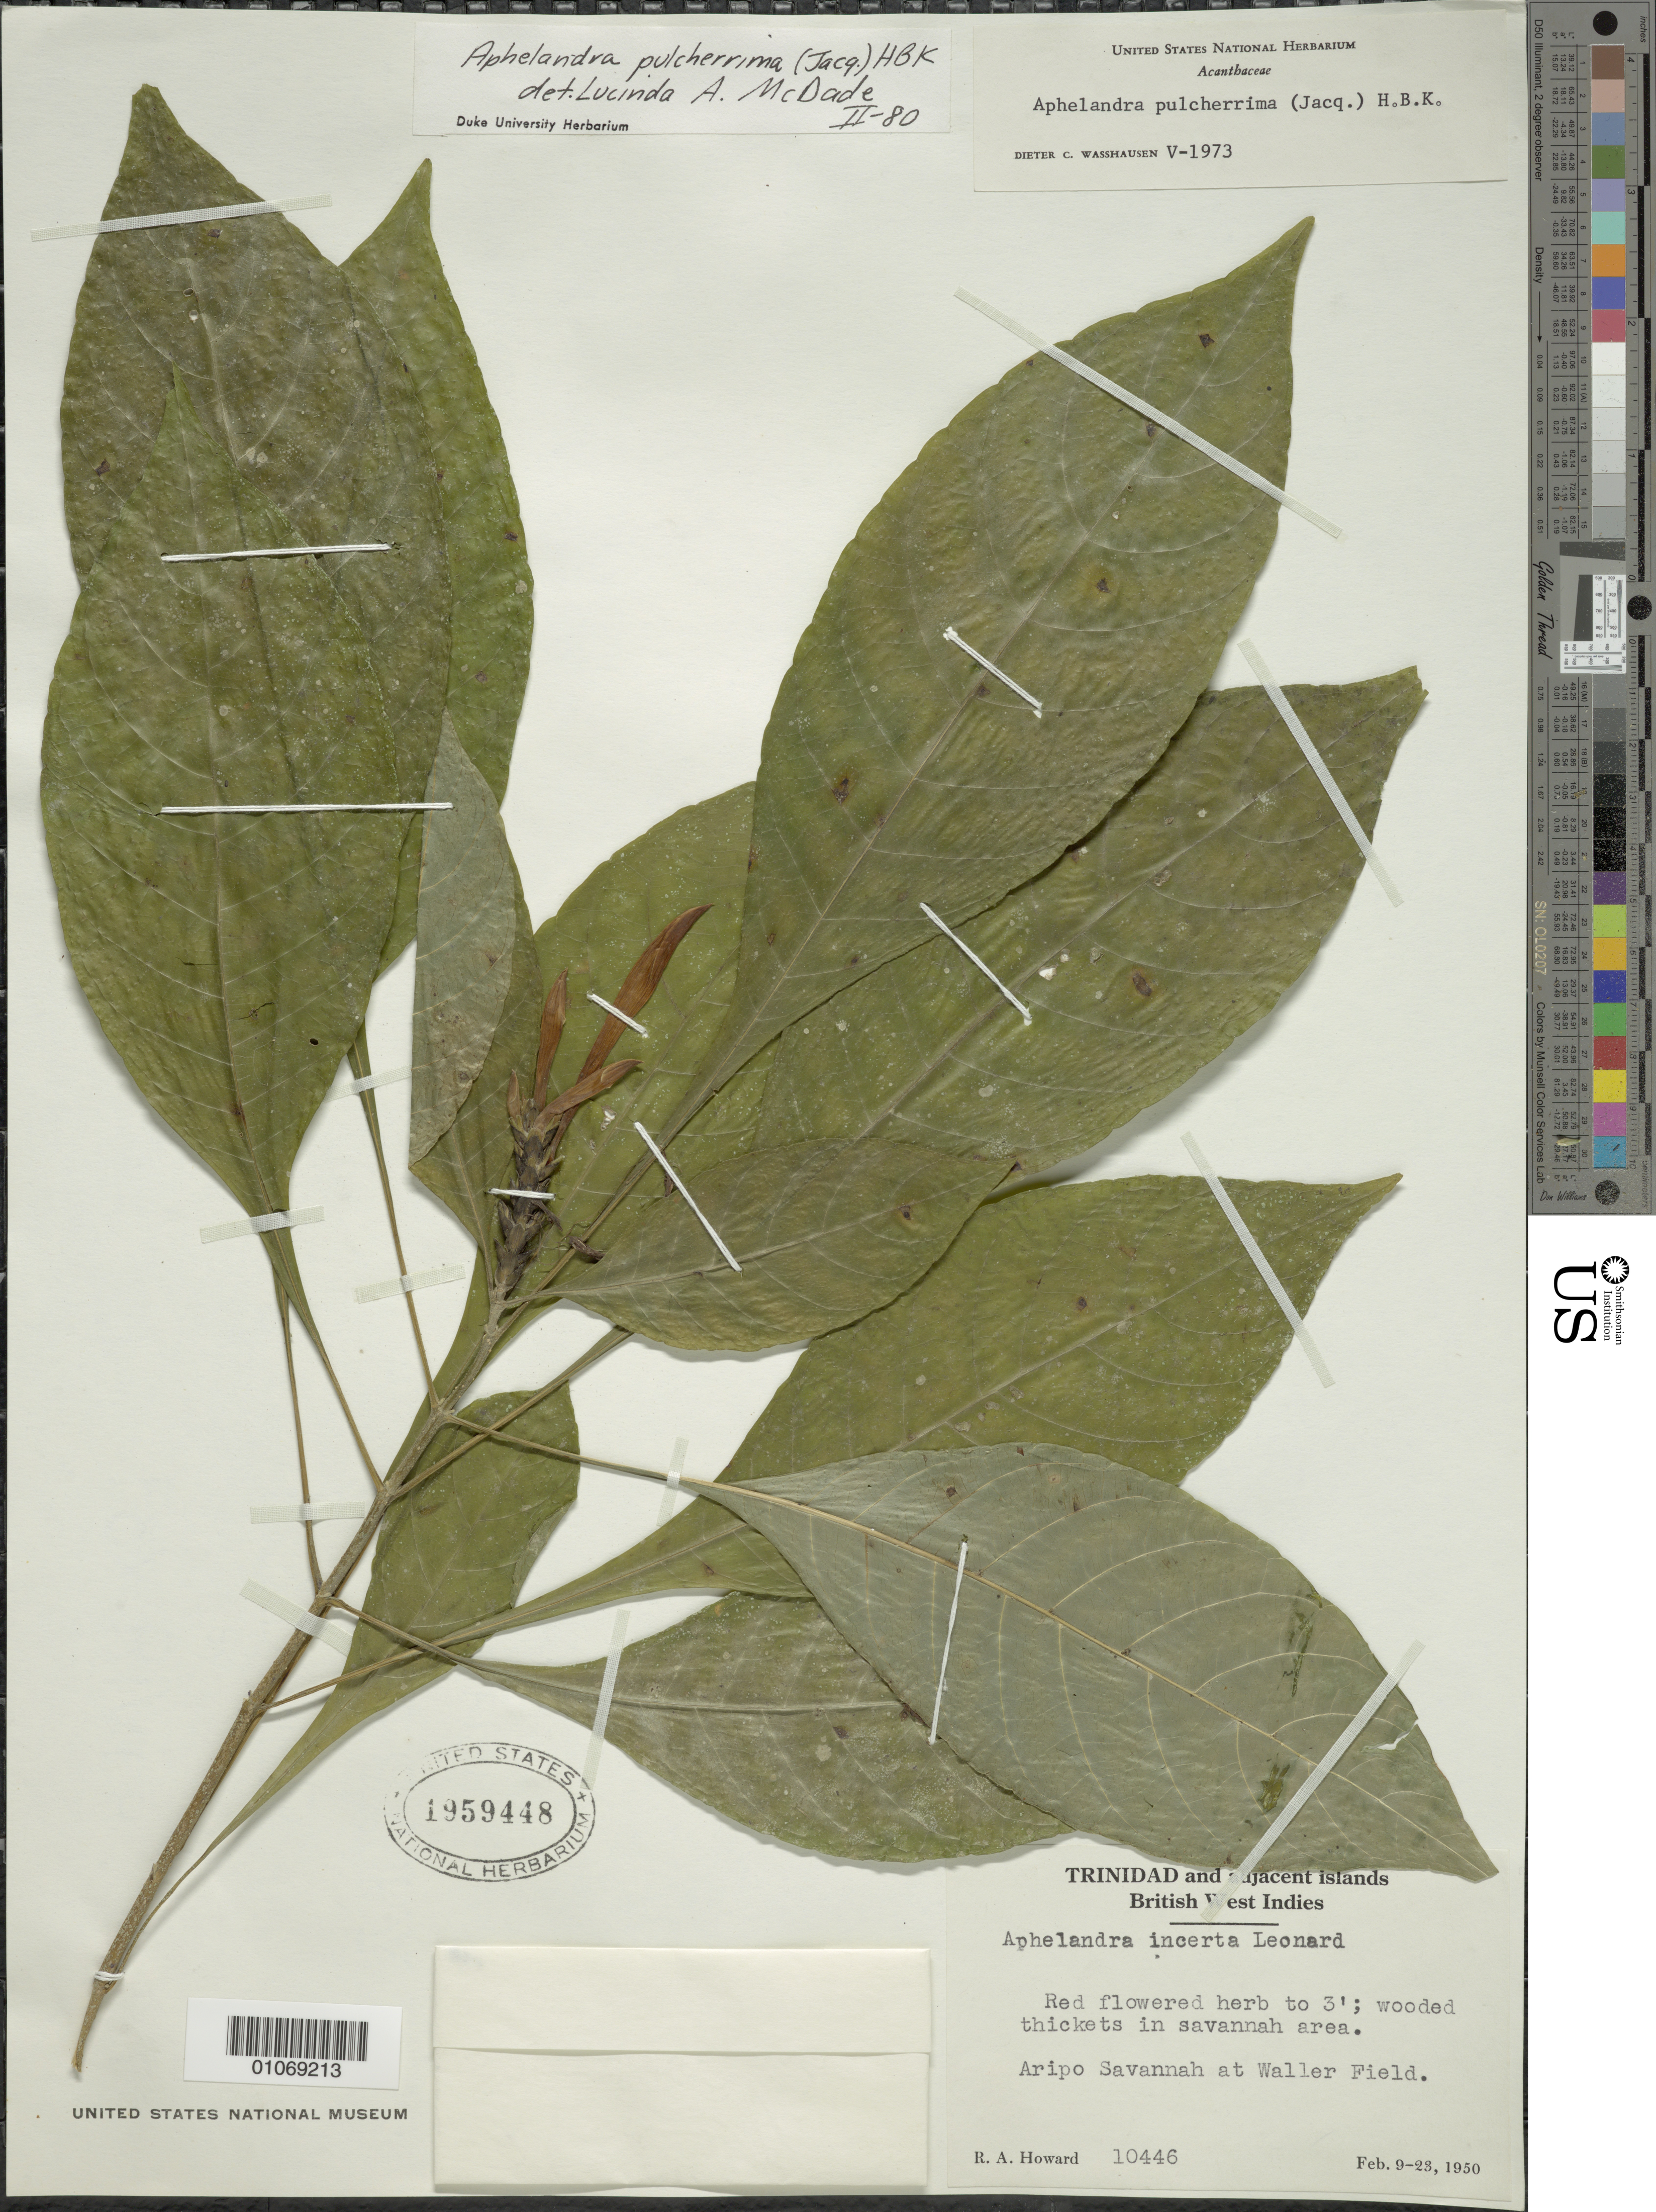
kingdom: Plantae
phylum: Tracheophyta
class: Magnoliopsida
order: Lamiales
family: Acanthaceae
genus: Aphelandra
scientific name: Aphelandra pulcherrima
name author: (Jacq.) Kunth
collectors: R. A. Howard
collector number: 10446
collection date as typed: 09 Feb 1950 to 23 Feb 1950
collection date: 1950-02-09/1950-02-23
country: Trinidad and Tobago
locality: Aripo Savannah at Waller Field. Wooded thickets in savannah area.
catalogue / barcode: US 1959448